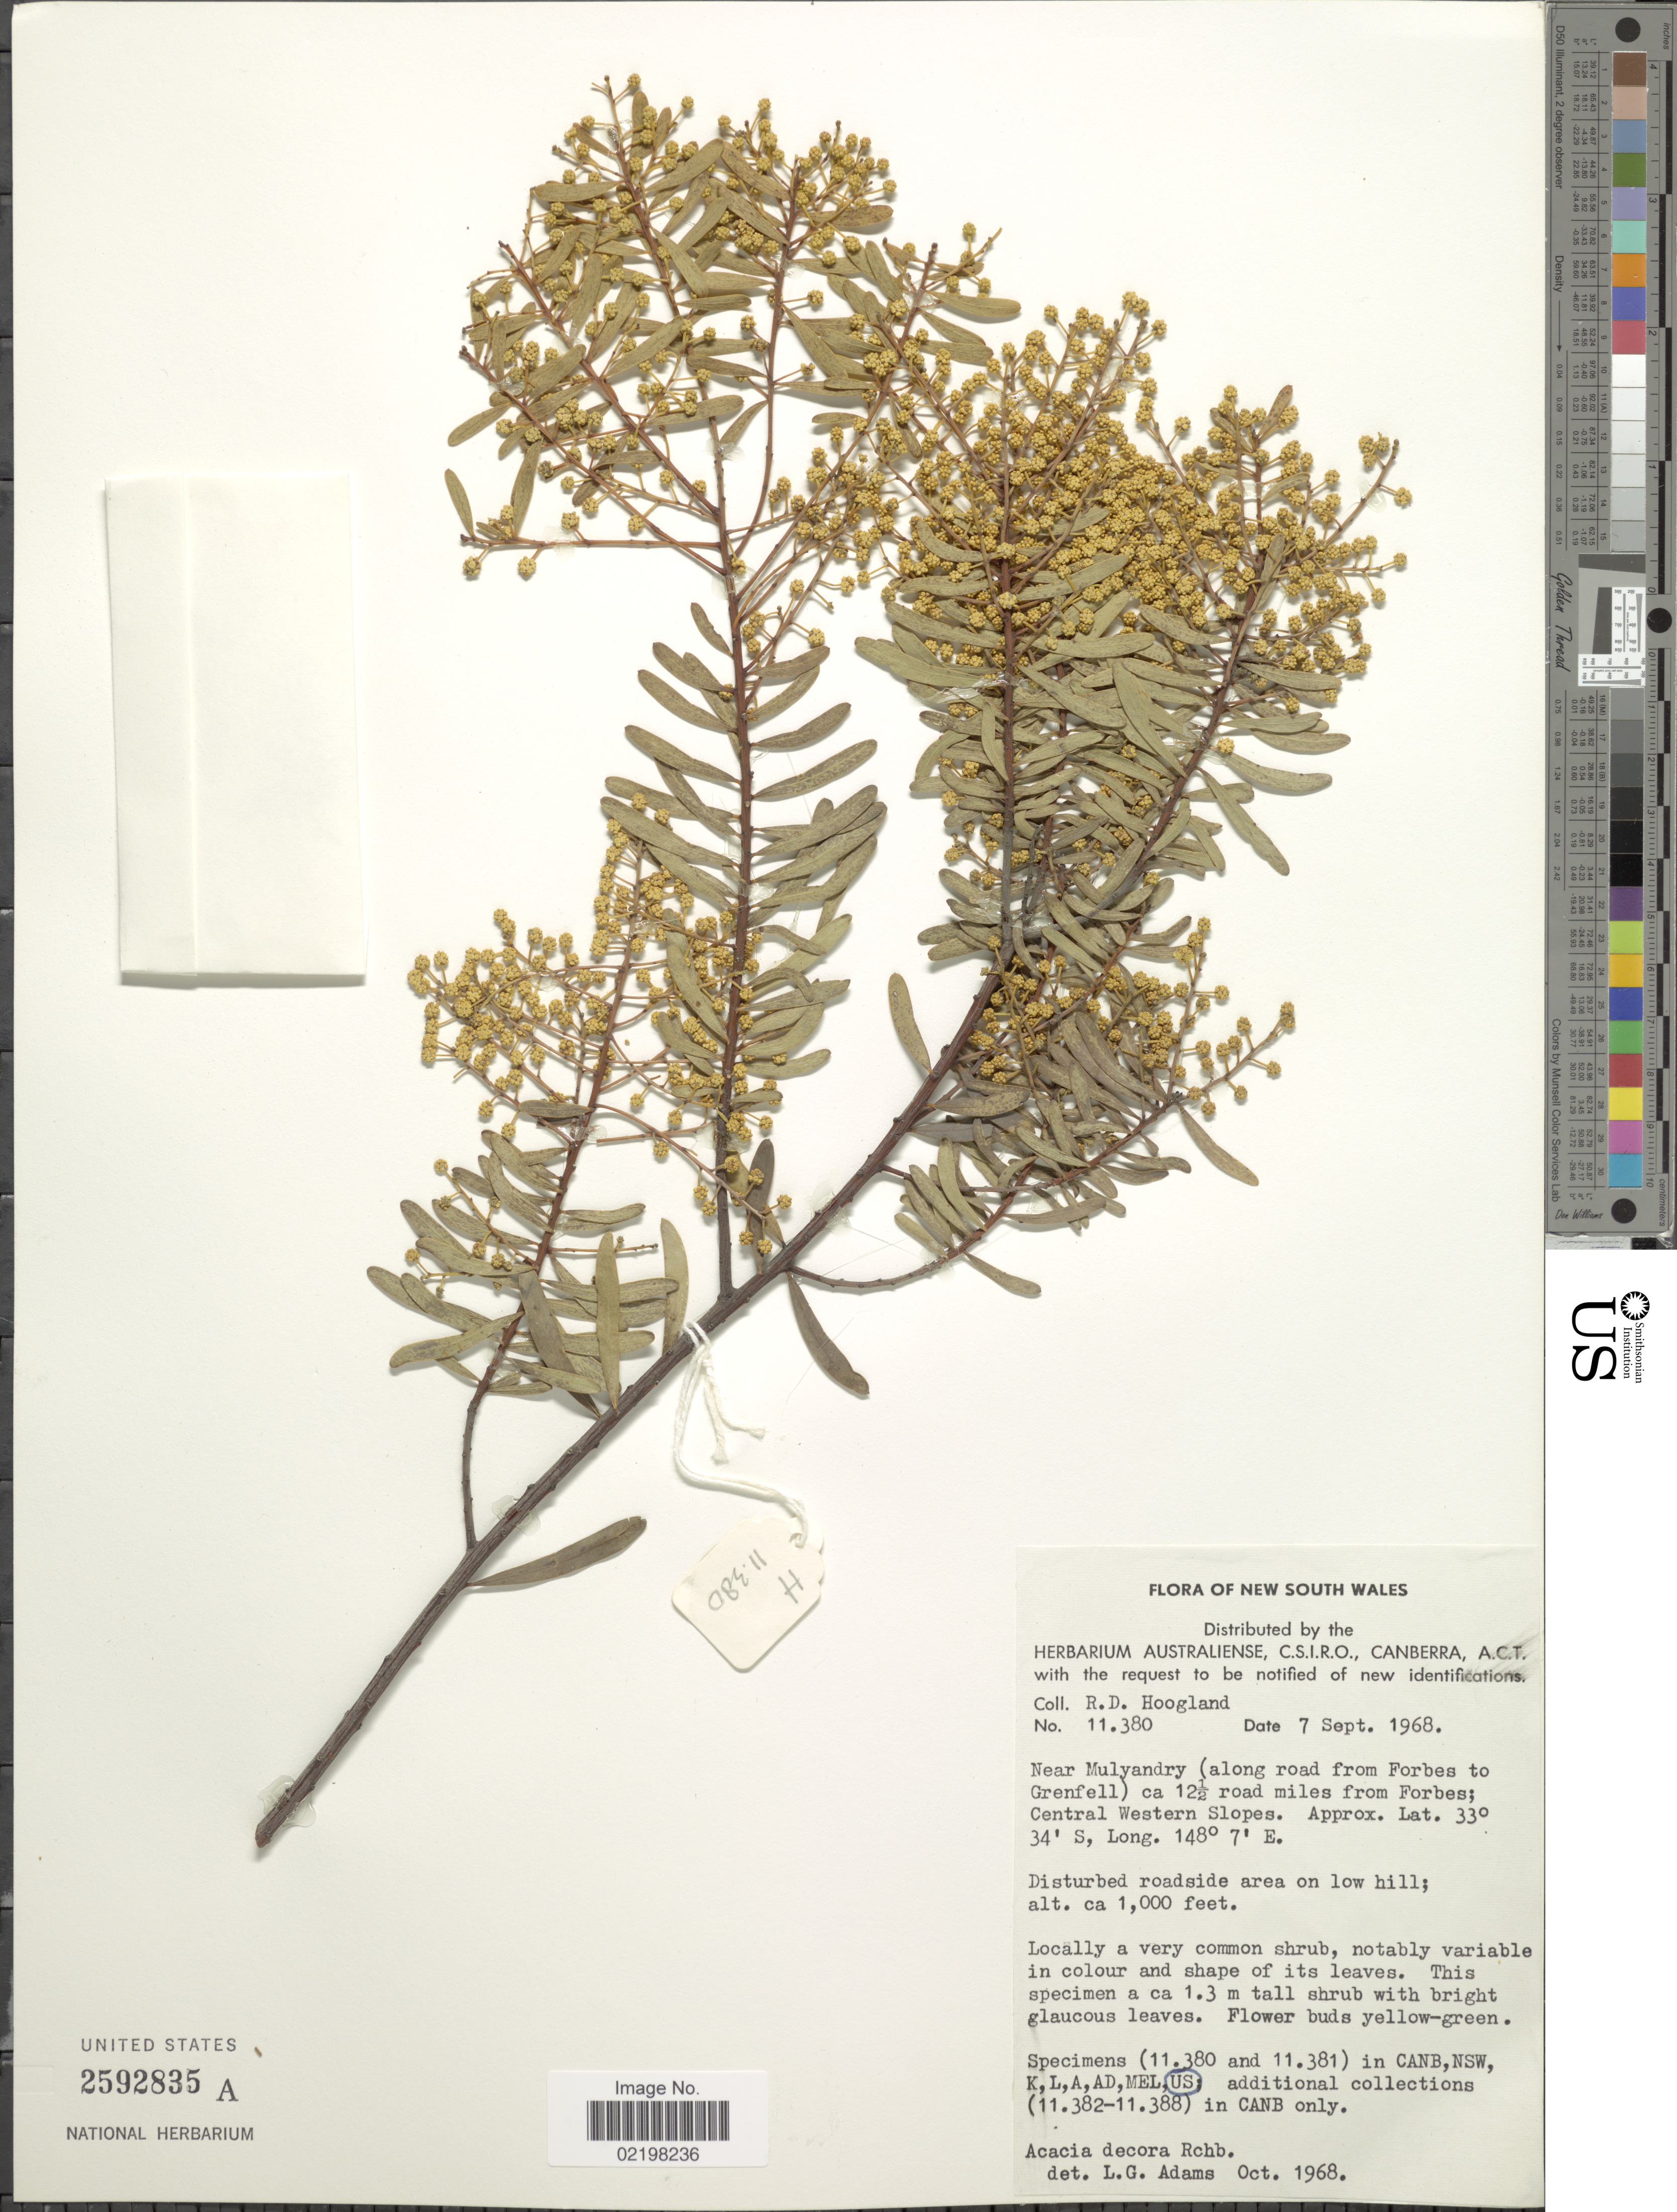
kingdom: Plantae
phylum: Tracheophyta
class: Magnoliopsida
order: Fabales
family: Fabaceae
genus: Acacia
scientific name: Acacia decora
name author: Rchb. f.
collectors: R. D. Hoogland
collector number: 11380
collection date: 1968-09-07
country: Australia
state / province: New South Wales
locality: Near Mulyandry (along road from Forbes to Grenfell) ca 12½ road miles from Forbes; Central Western Slopes.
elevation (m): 305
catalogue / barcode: US 2592835A